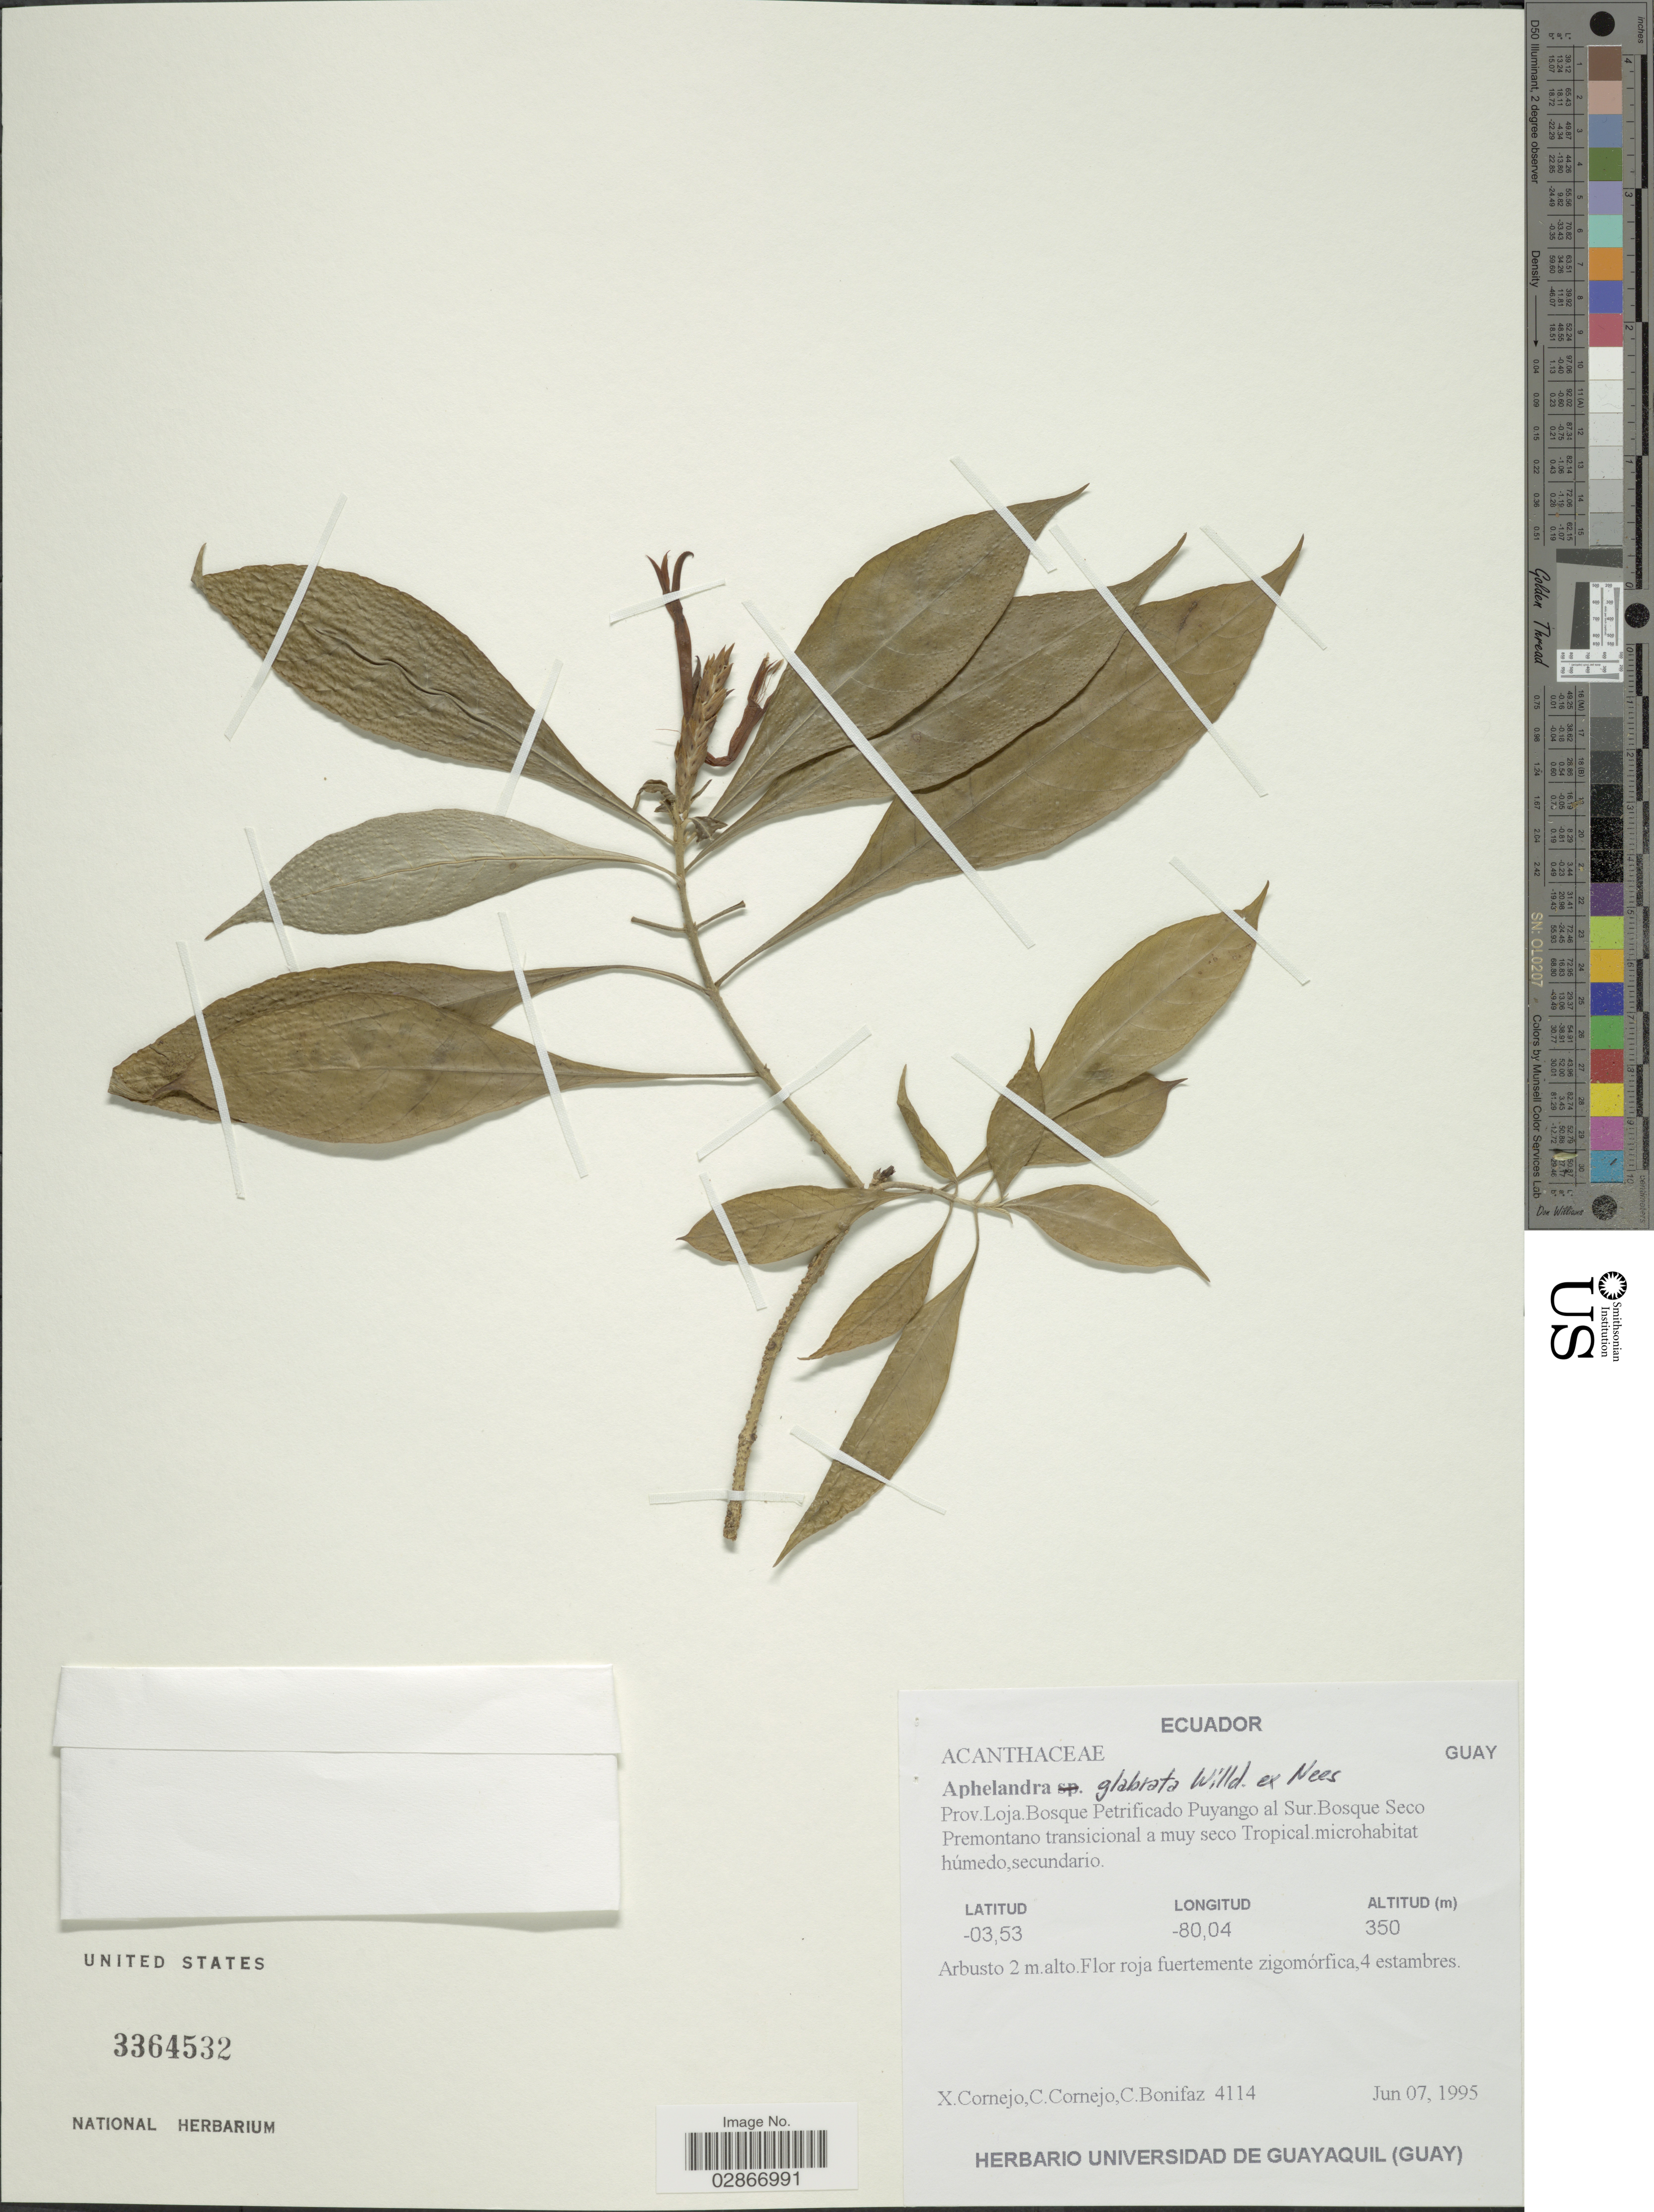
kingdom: Plantae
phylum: Tracheophyta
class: Magnoliopsida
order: Lamiales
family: Acanthaceae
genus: Aphelandra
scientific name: Aphelandra glabrata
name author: Willd. ex Nees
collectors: X. F. Cornejo, C. Cornejo & C. Bonifaz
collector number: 4114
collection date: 1995-06-07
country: Ecuador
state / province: Loja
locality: Bosque Petrificado Puyango al Sur. Guay.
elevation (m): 350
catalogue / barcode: US 3364532